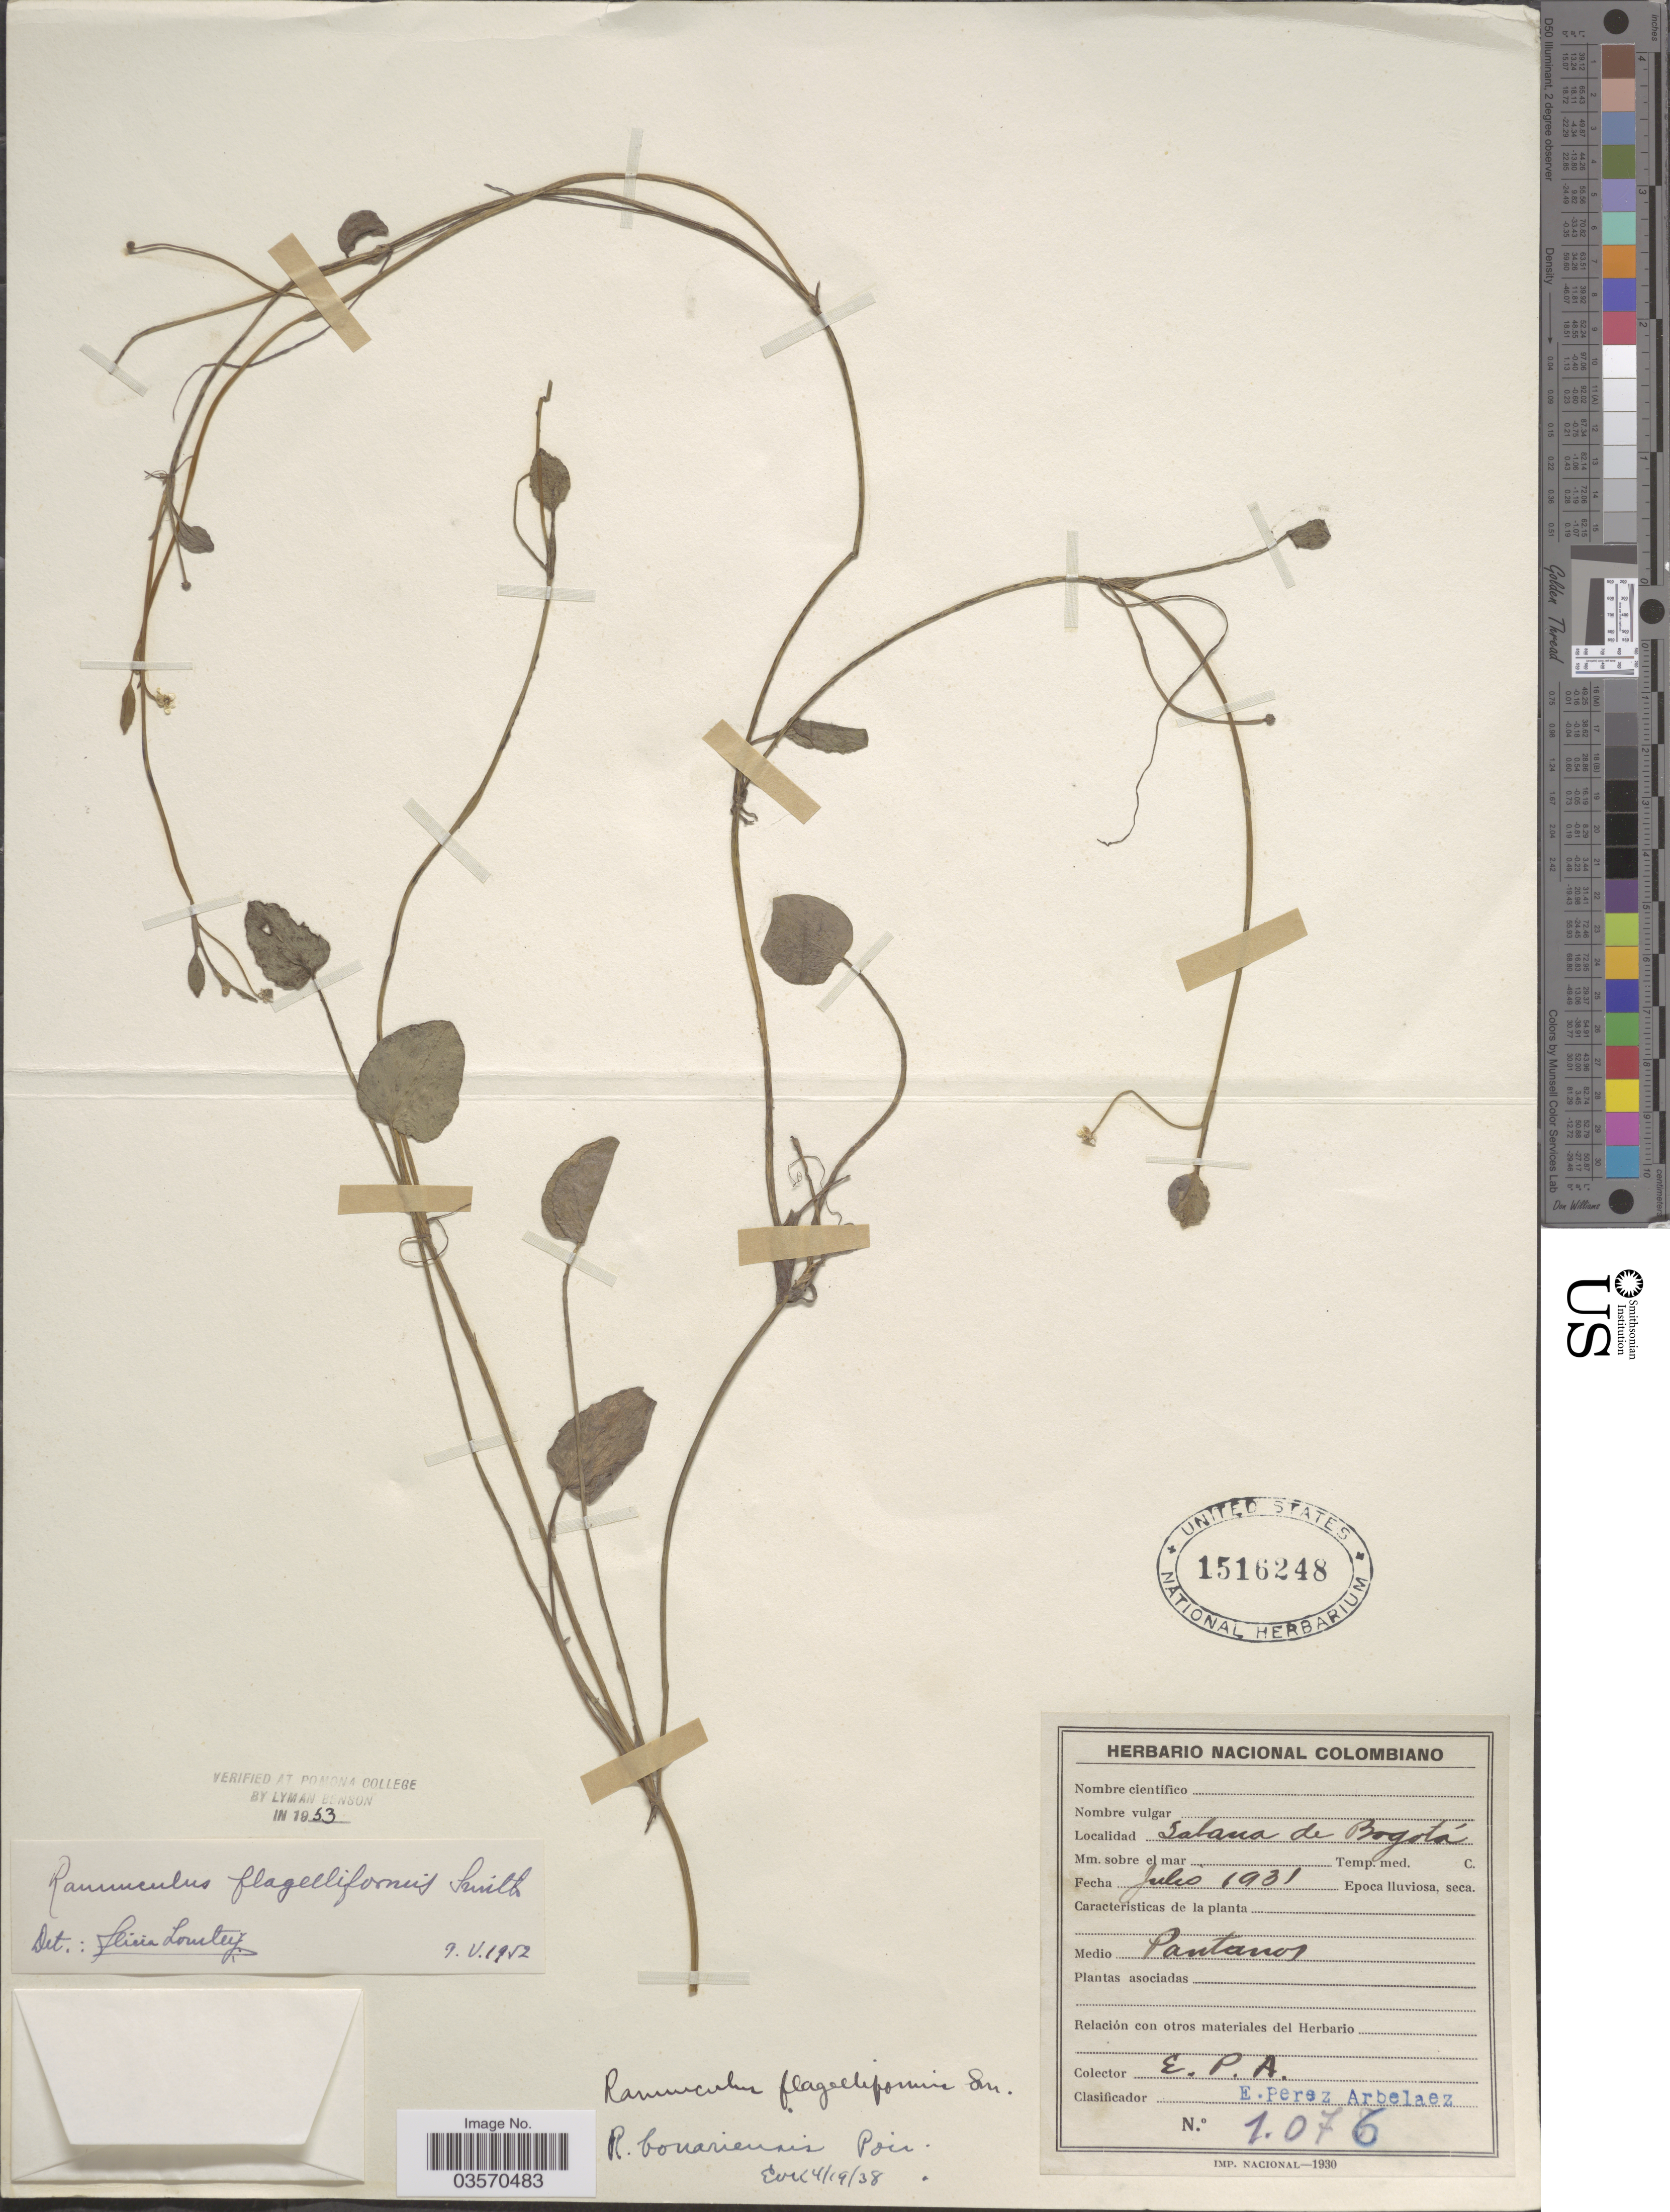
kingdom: Plantae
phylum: Tracheophyta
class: Magnoliopsida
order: Ranunculales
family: Ranunculaceae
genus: Ranunculus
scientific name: Ranunculus flagelliformis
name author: Sm.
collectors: E. Pérez Arbeláez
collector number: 1076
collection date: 1931-07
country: Colombia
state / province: Bogota D.C.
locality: Sabana de Bogotá.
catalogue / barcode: US 1516248